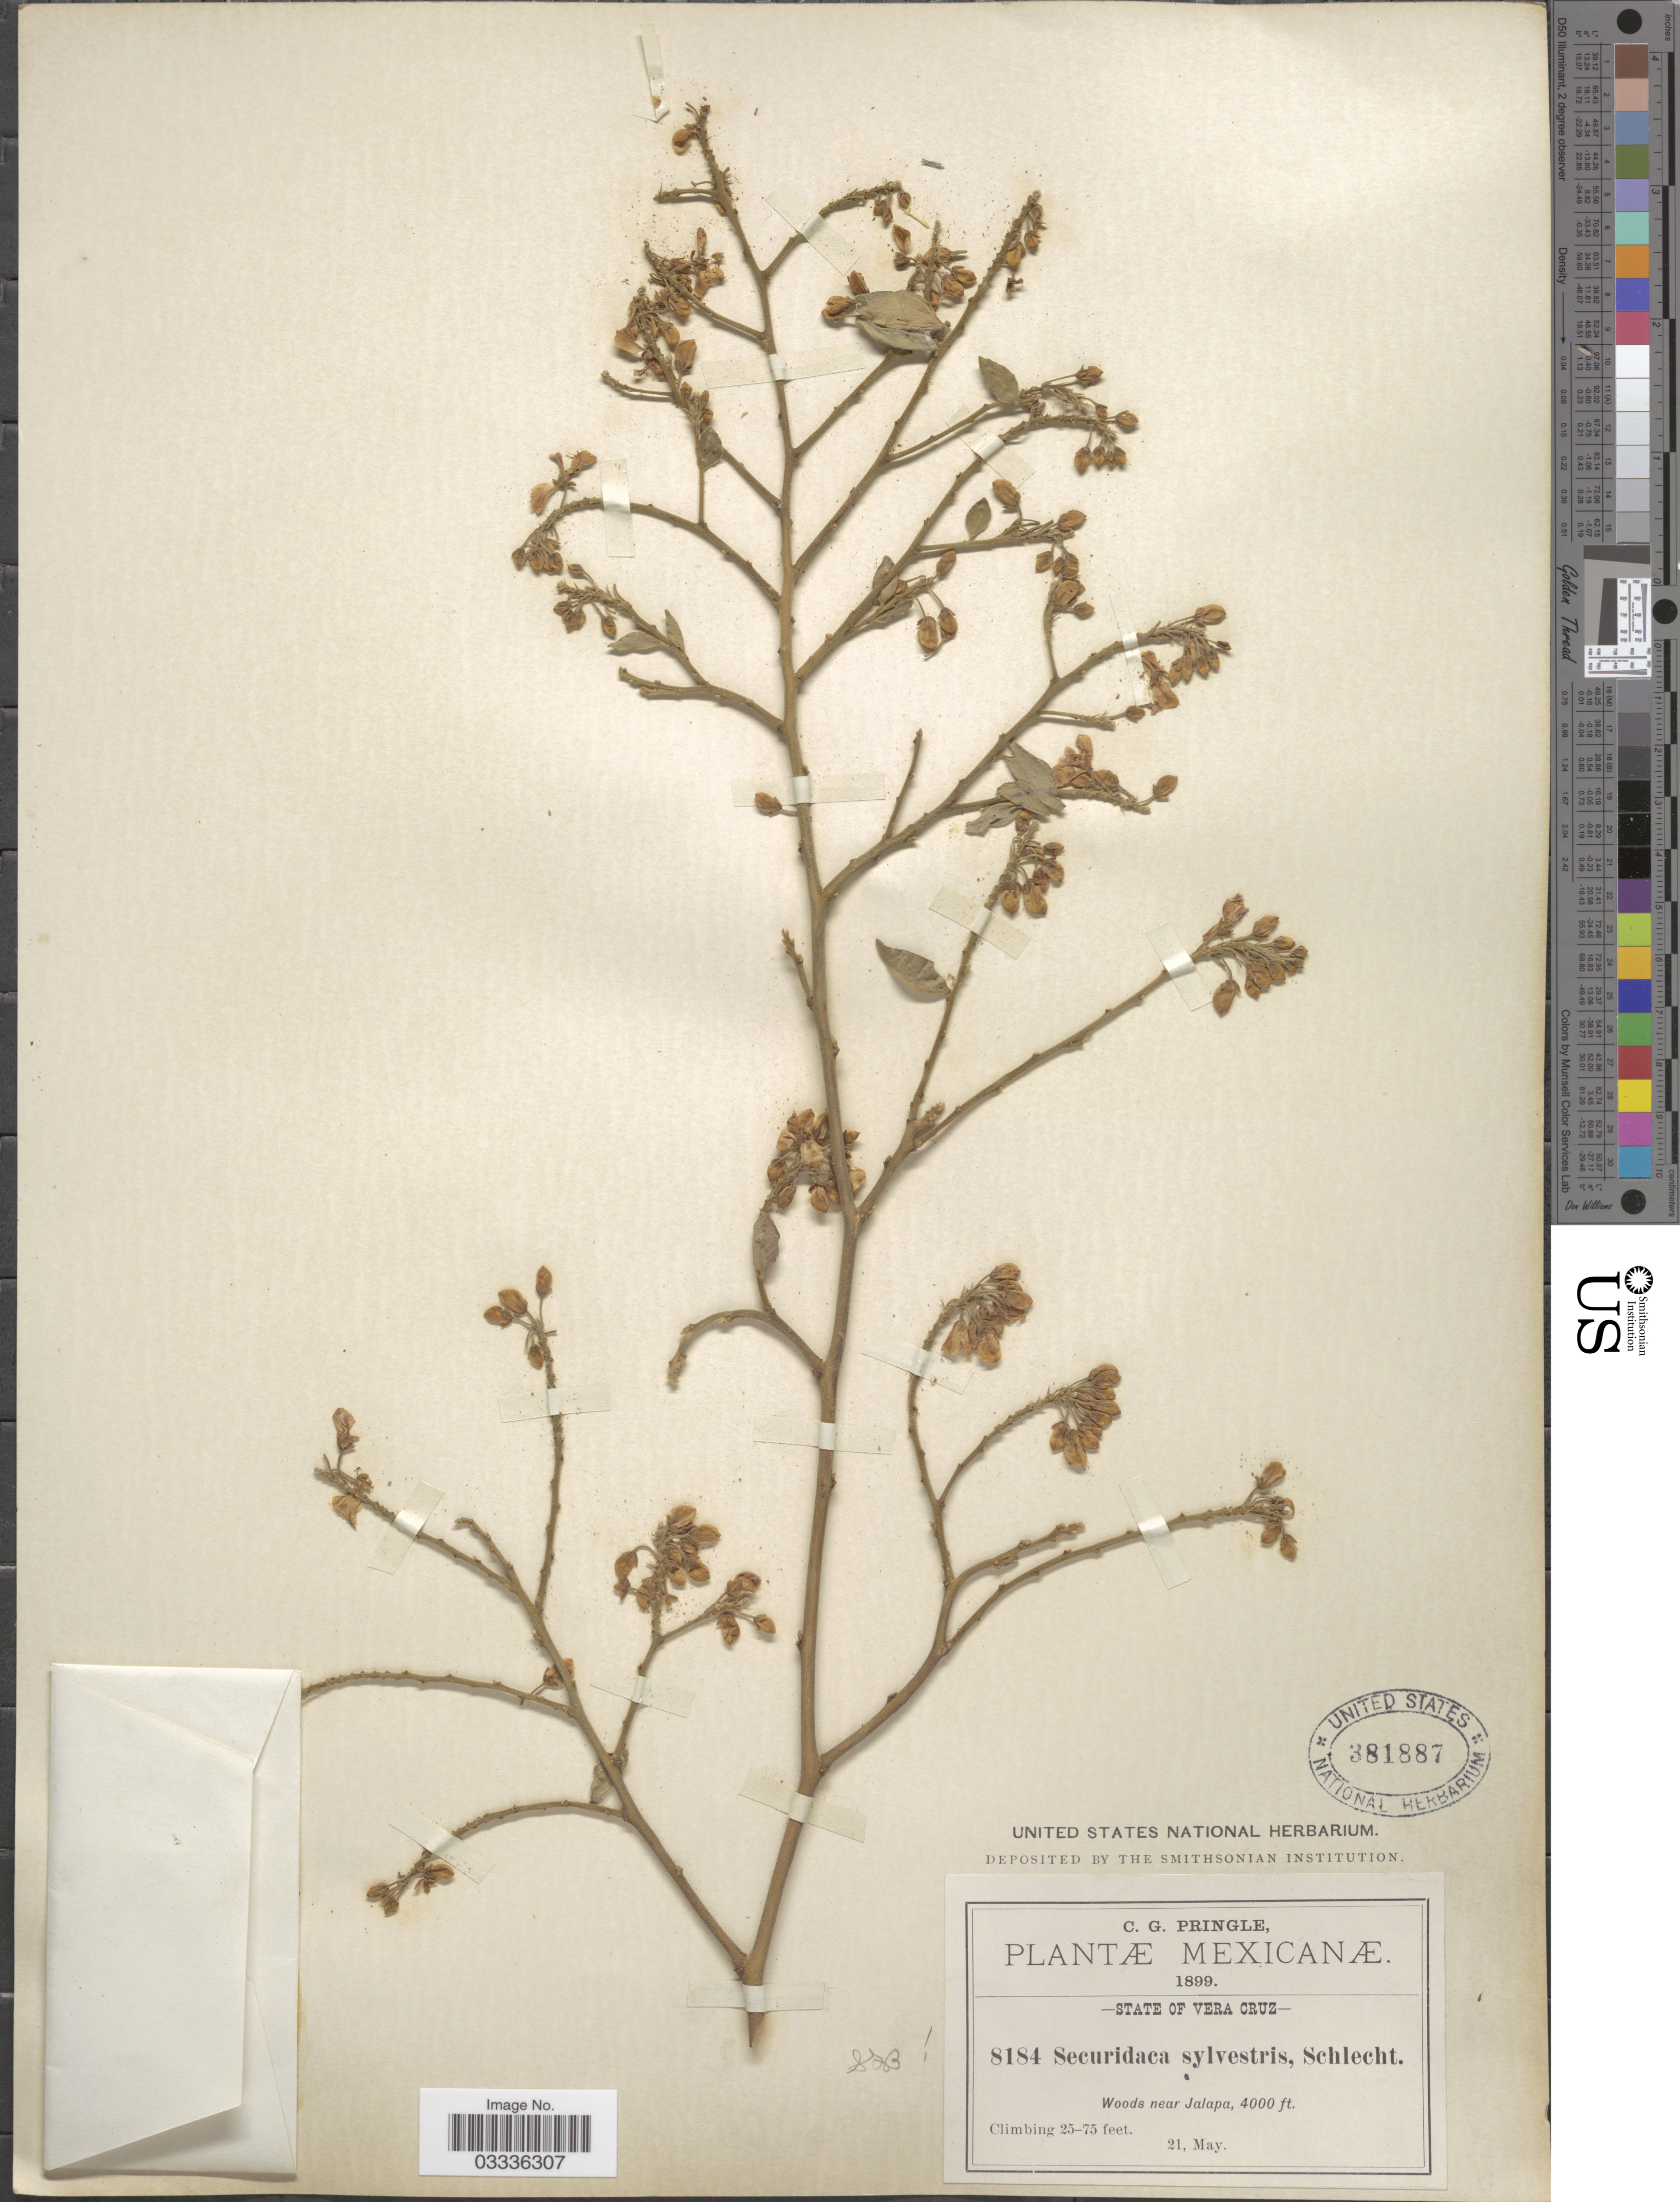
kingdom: Plantae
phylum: Tracheophyta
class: Magnoliopsida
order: Fabales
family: Polygalaceae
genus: Securidaca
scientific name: Securidaca sylvestris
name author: Schltdl.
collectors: C. G. Pringle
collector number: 8184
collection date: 1899-05-21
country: Mexico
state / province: Veracruz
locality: Vera Cruz. Woods near Jalapa.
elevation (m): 1219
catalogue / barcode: US 381887